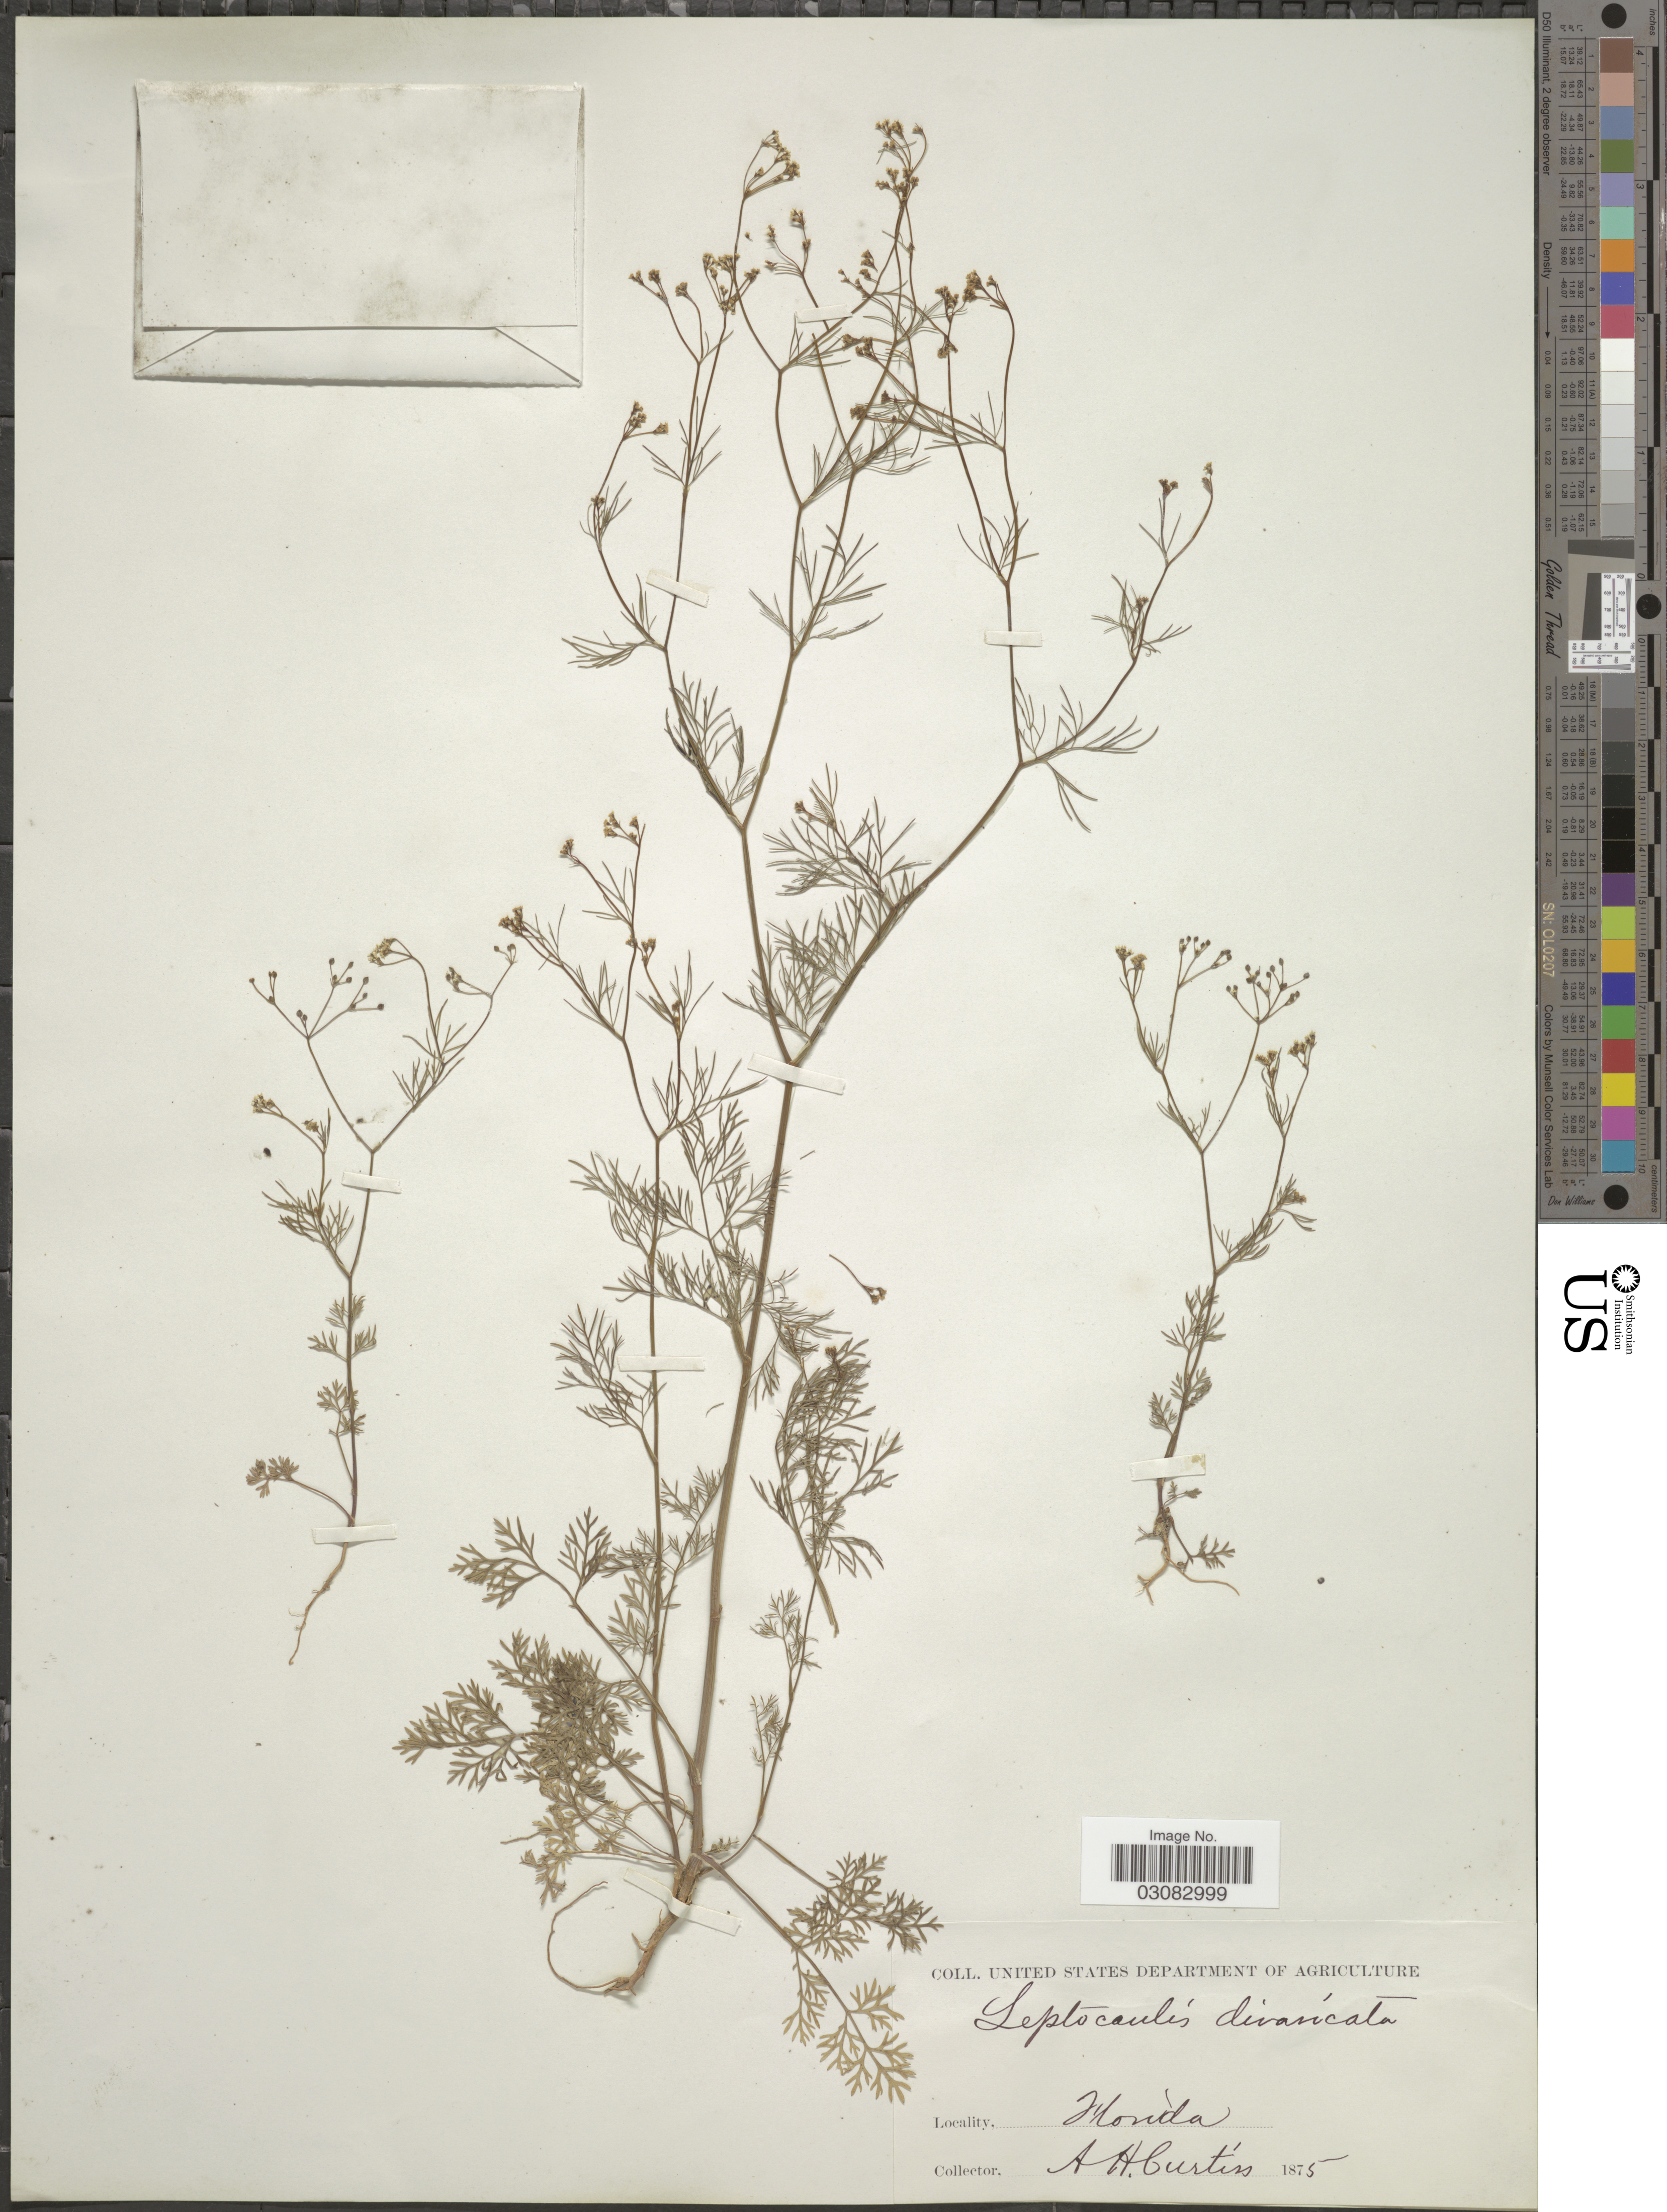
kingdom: Plantae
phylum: Tracheophyta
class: Magnoliopsida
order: Apiales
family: Apiaceae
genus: Spermolepis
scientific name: Spermolepis divaricata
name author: (Walter) Raf.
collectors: A. H. Curtiss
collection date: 1875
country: United States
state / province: Florida